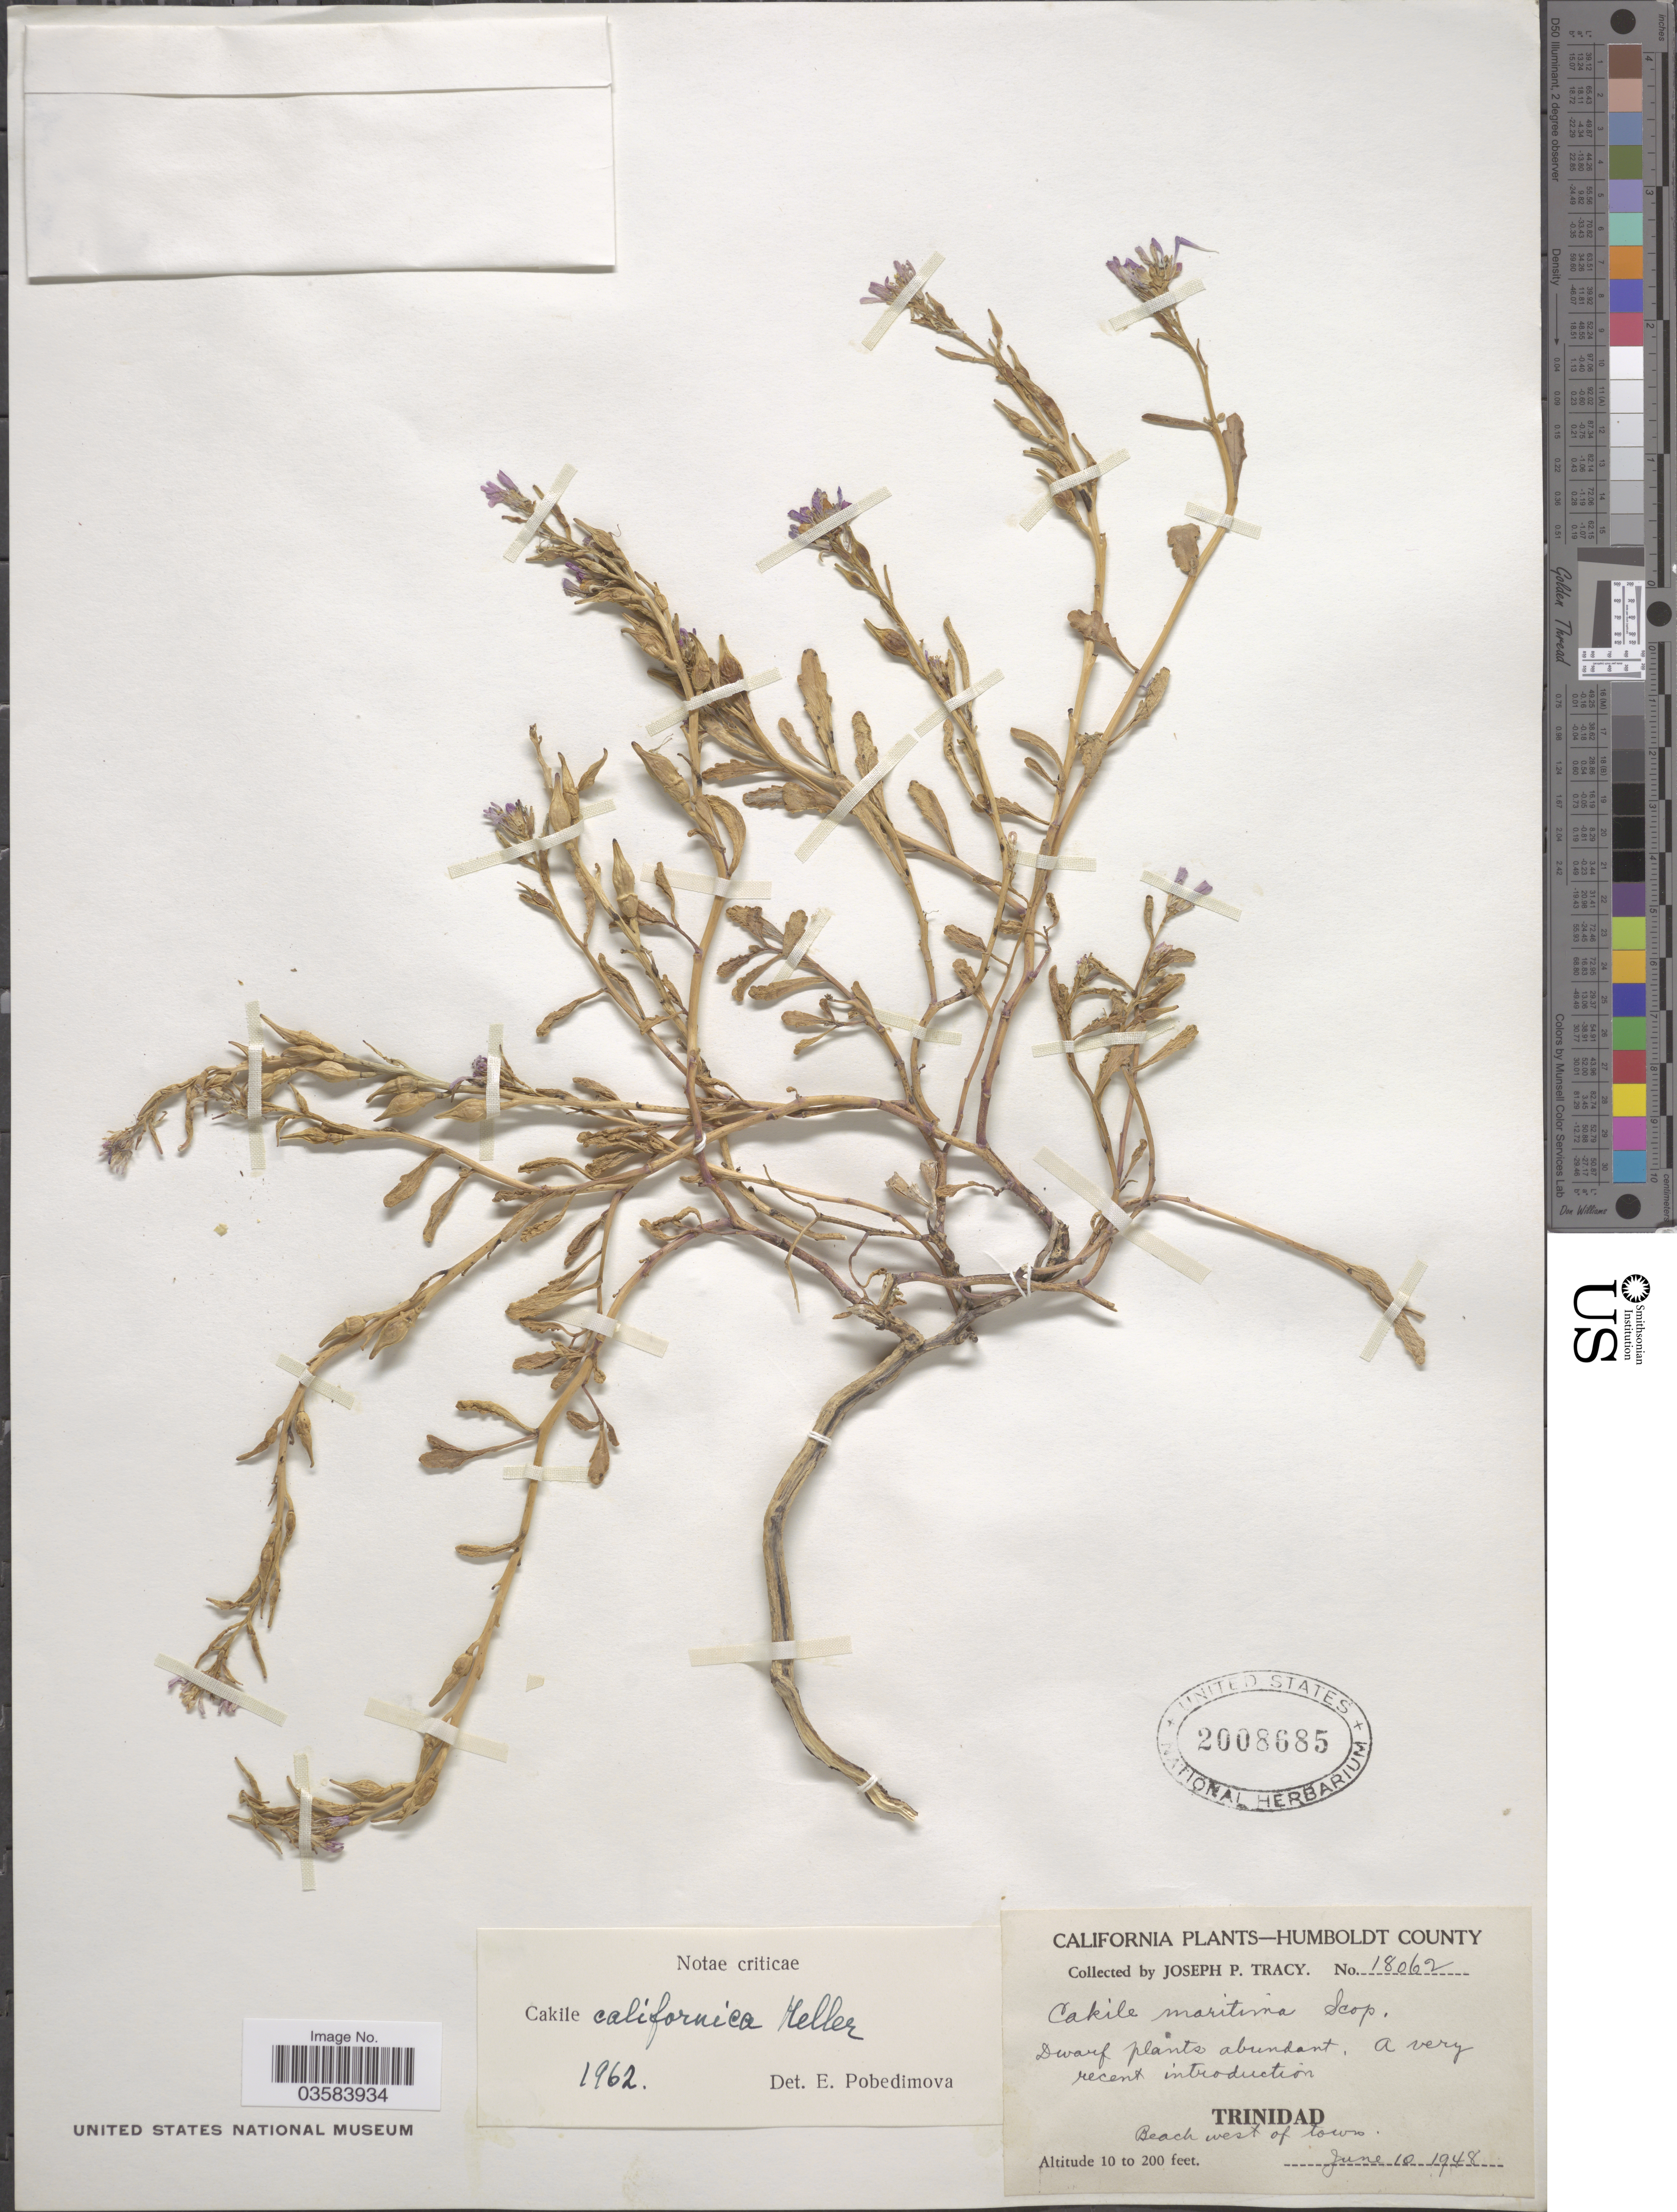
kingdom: Plantae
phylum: Tracheophyta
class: Magnoliopsida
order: Brassicales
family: Brassicaceae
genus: Cakile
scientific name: Cakile sp.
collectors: J. Tracy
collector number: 18062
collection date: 1948-06-10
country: United States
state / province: California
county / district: Humboldt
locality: Humboldt County. Trinidad. Beach west of town.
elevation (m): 3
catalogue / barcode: US 2008685